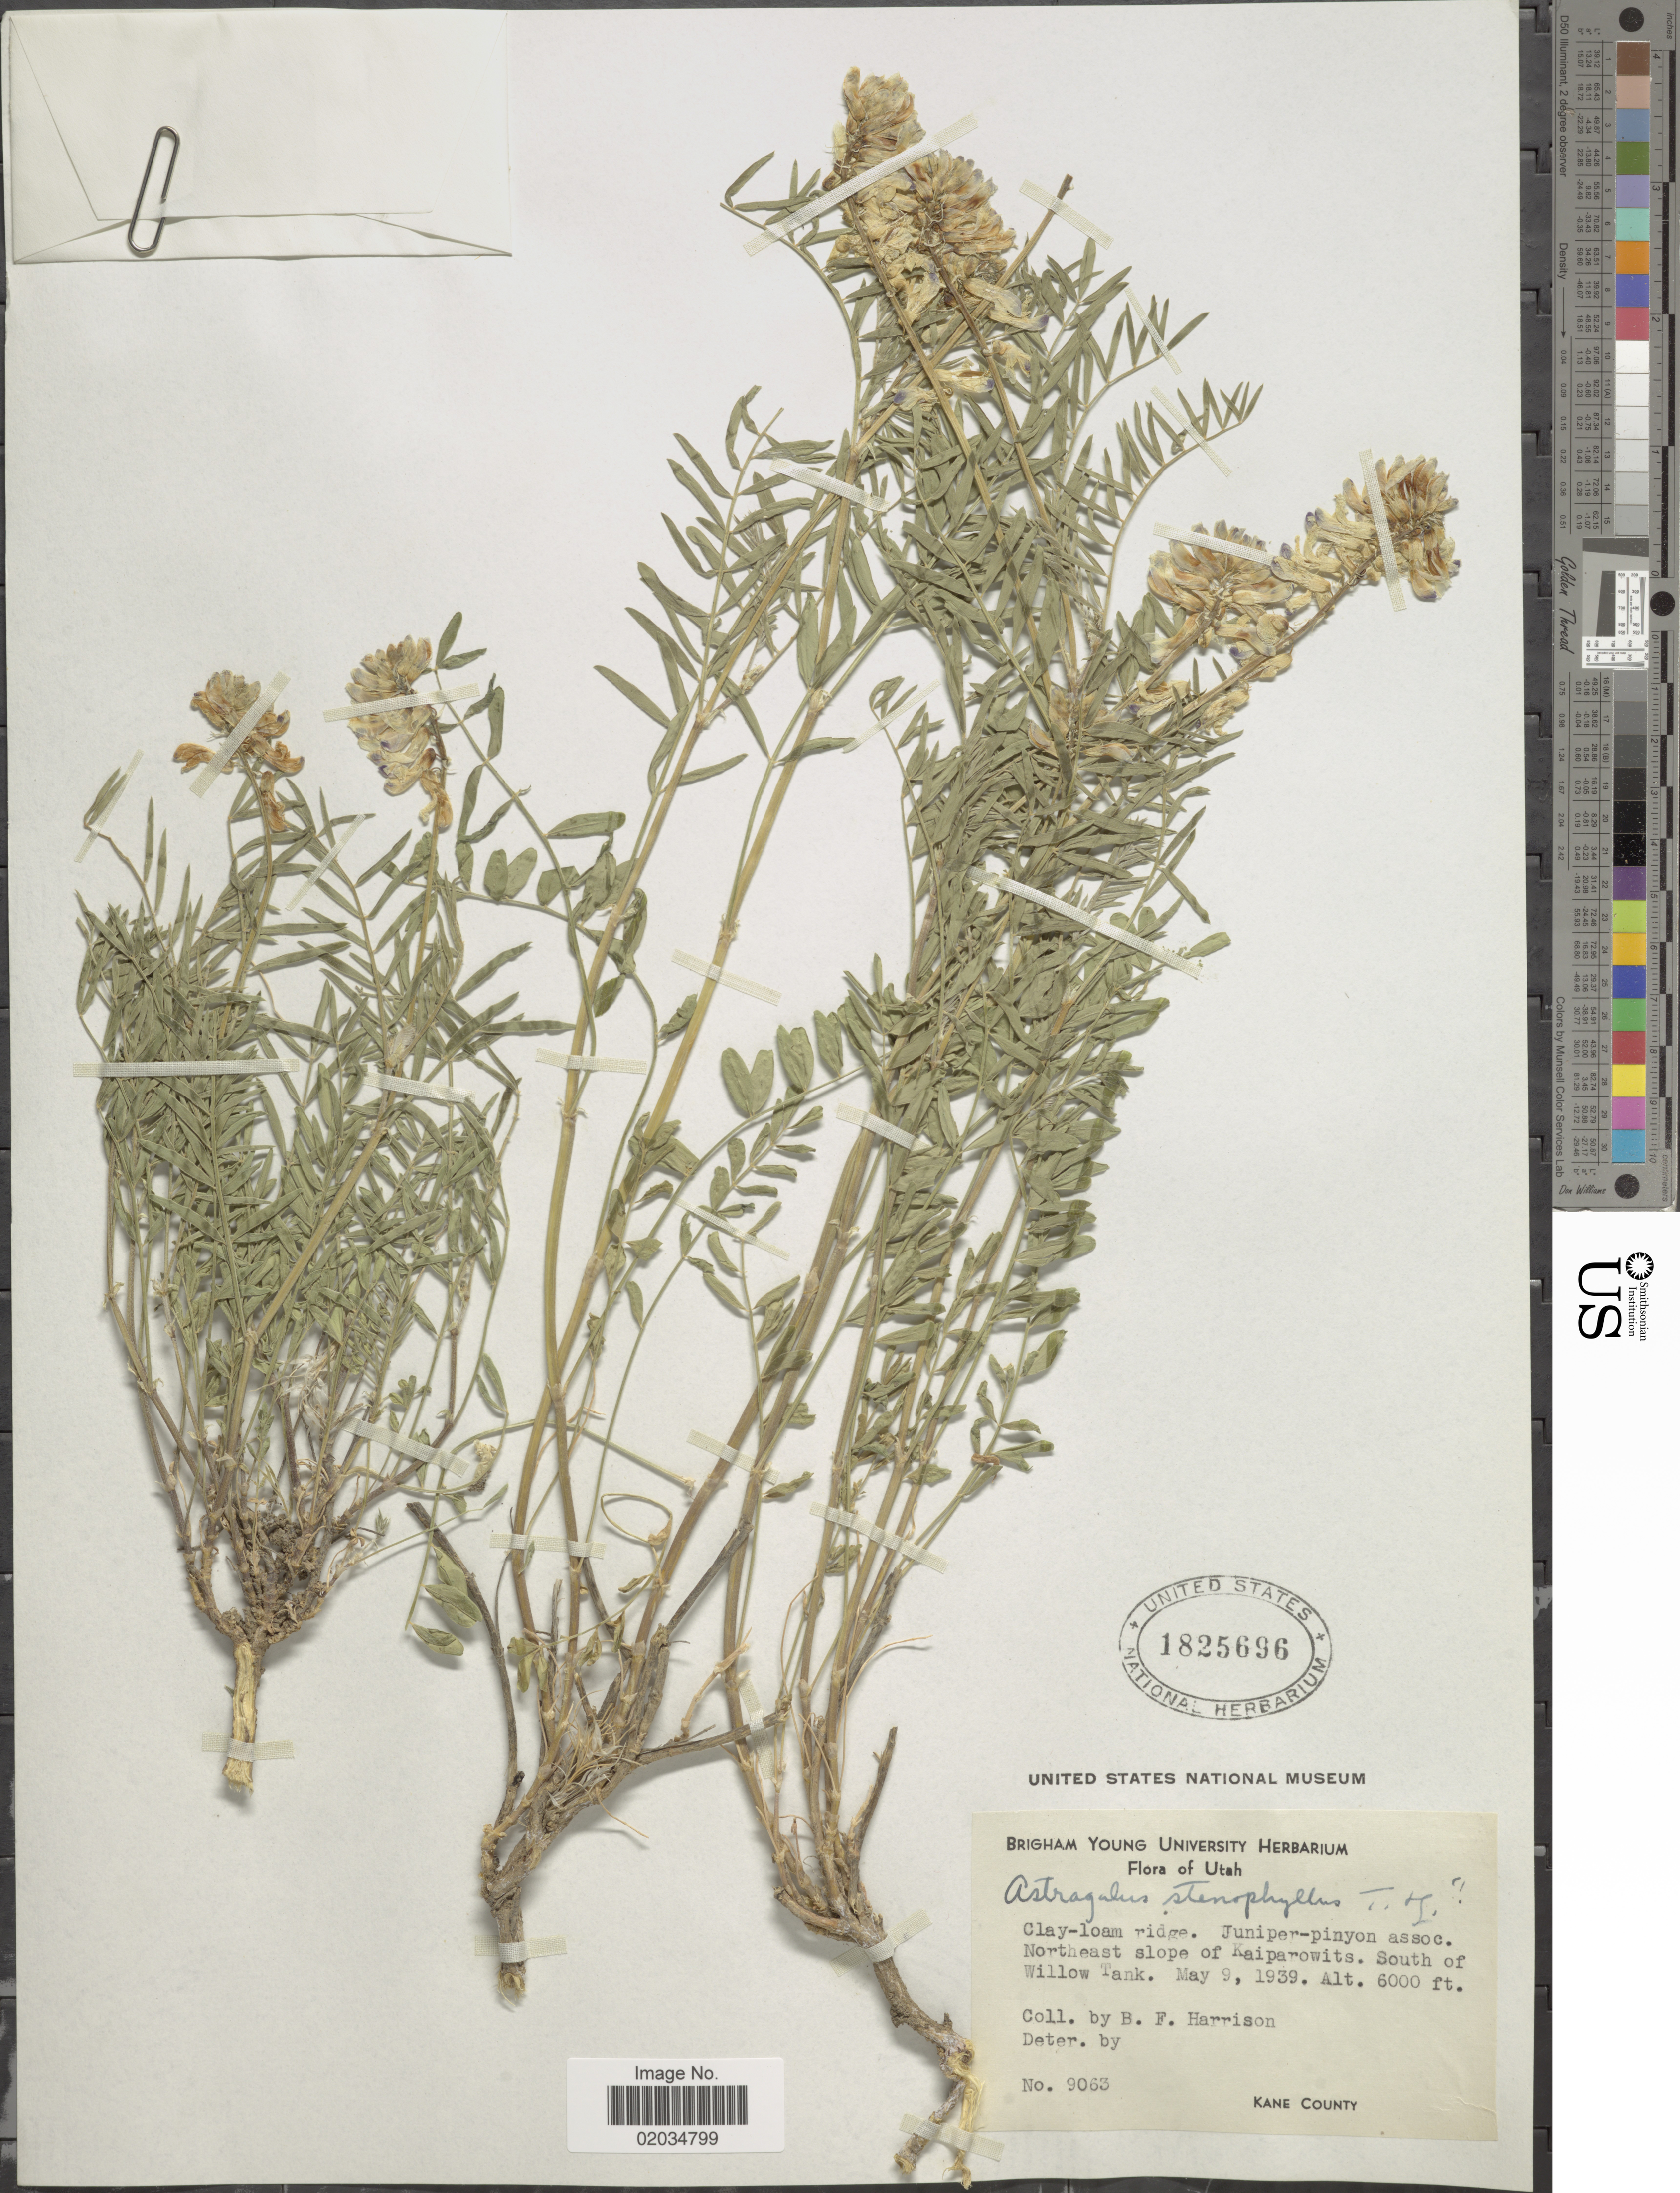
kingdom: Plantae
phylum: Tracheophyta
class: Magnoliopsida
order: Fabales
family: Fabaceae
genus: Astragalus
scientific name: Astragalus stenophyllus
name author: Torr. & A. Gray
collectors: B. F. Harrison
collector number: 9063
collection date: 1939-05-09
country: United States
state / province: Utah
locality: Northeast slope of Kaiparowits. South of Willow Tank. Kane County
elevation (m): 1829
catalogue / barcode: US 1825696